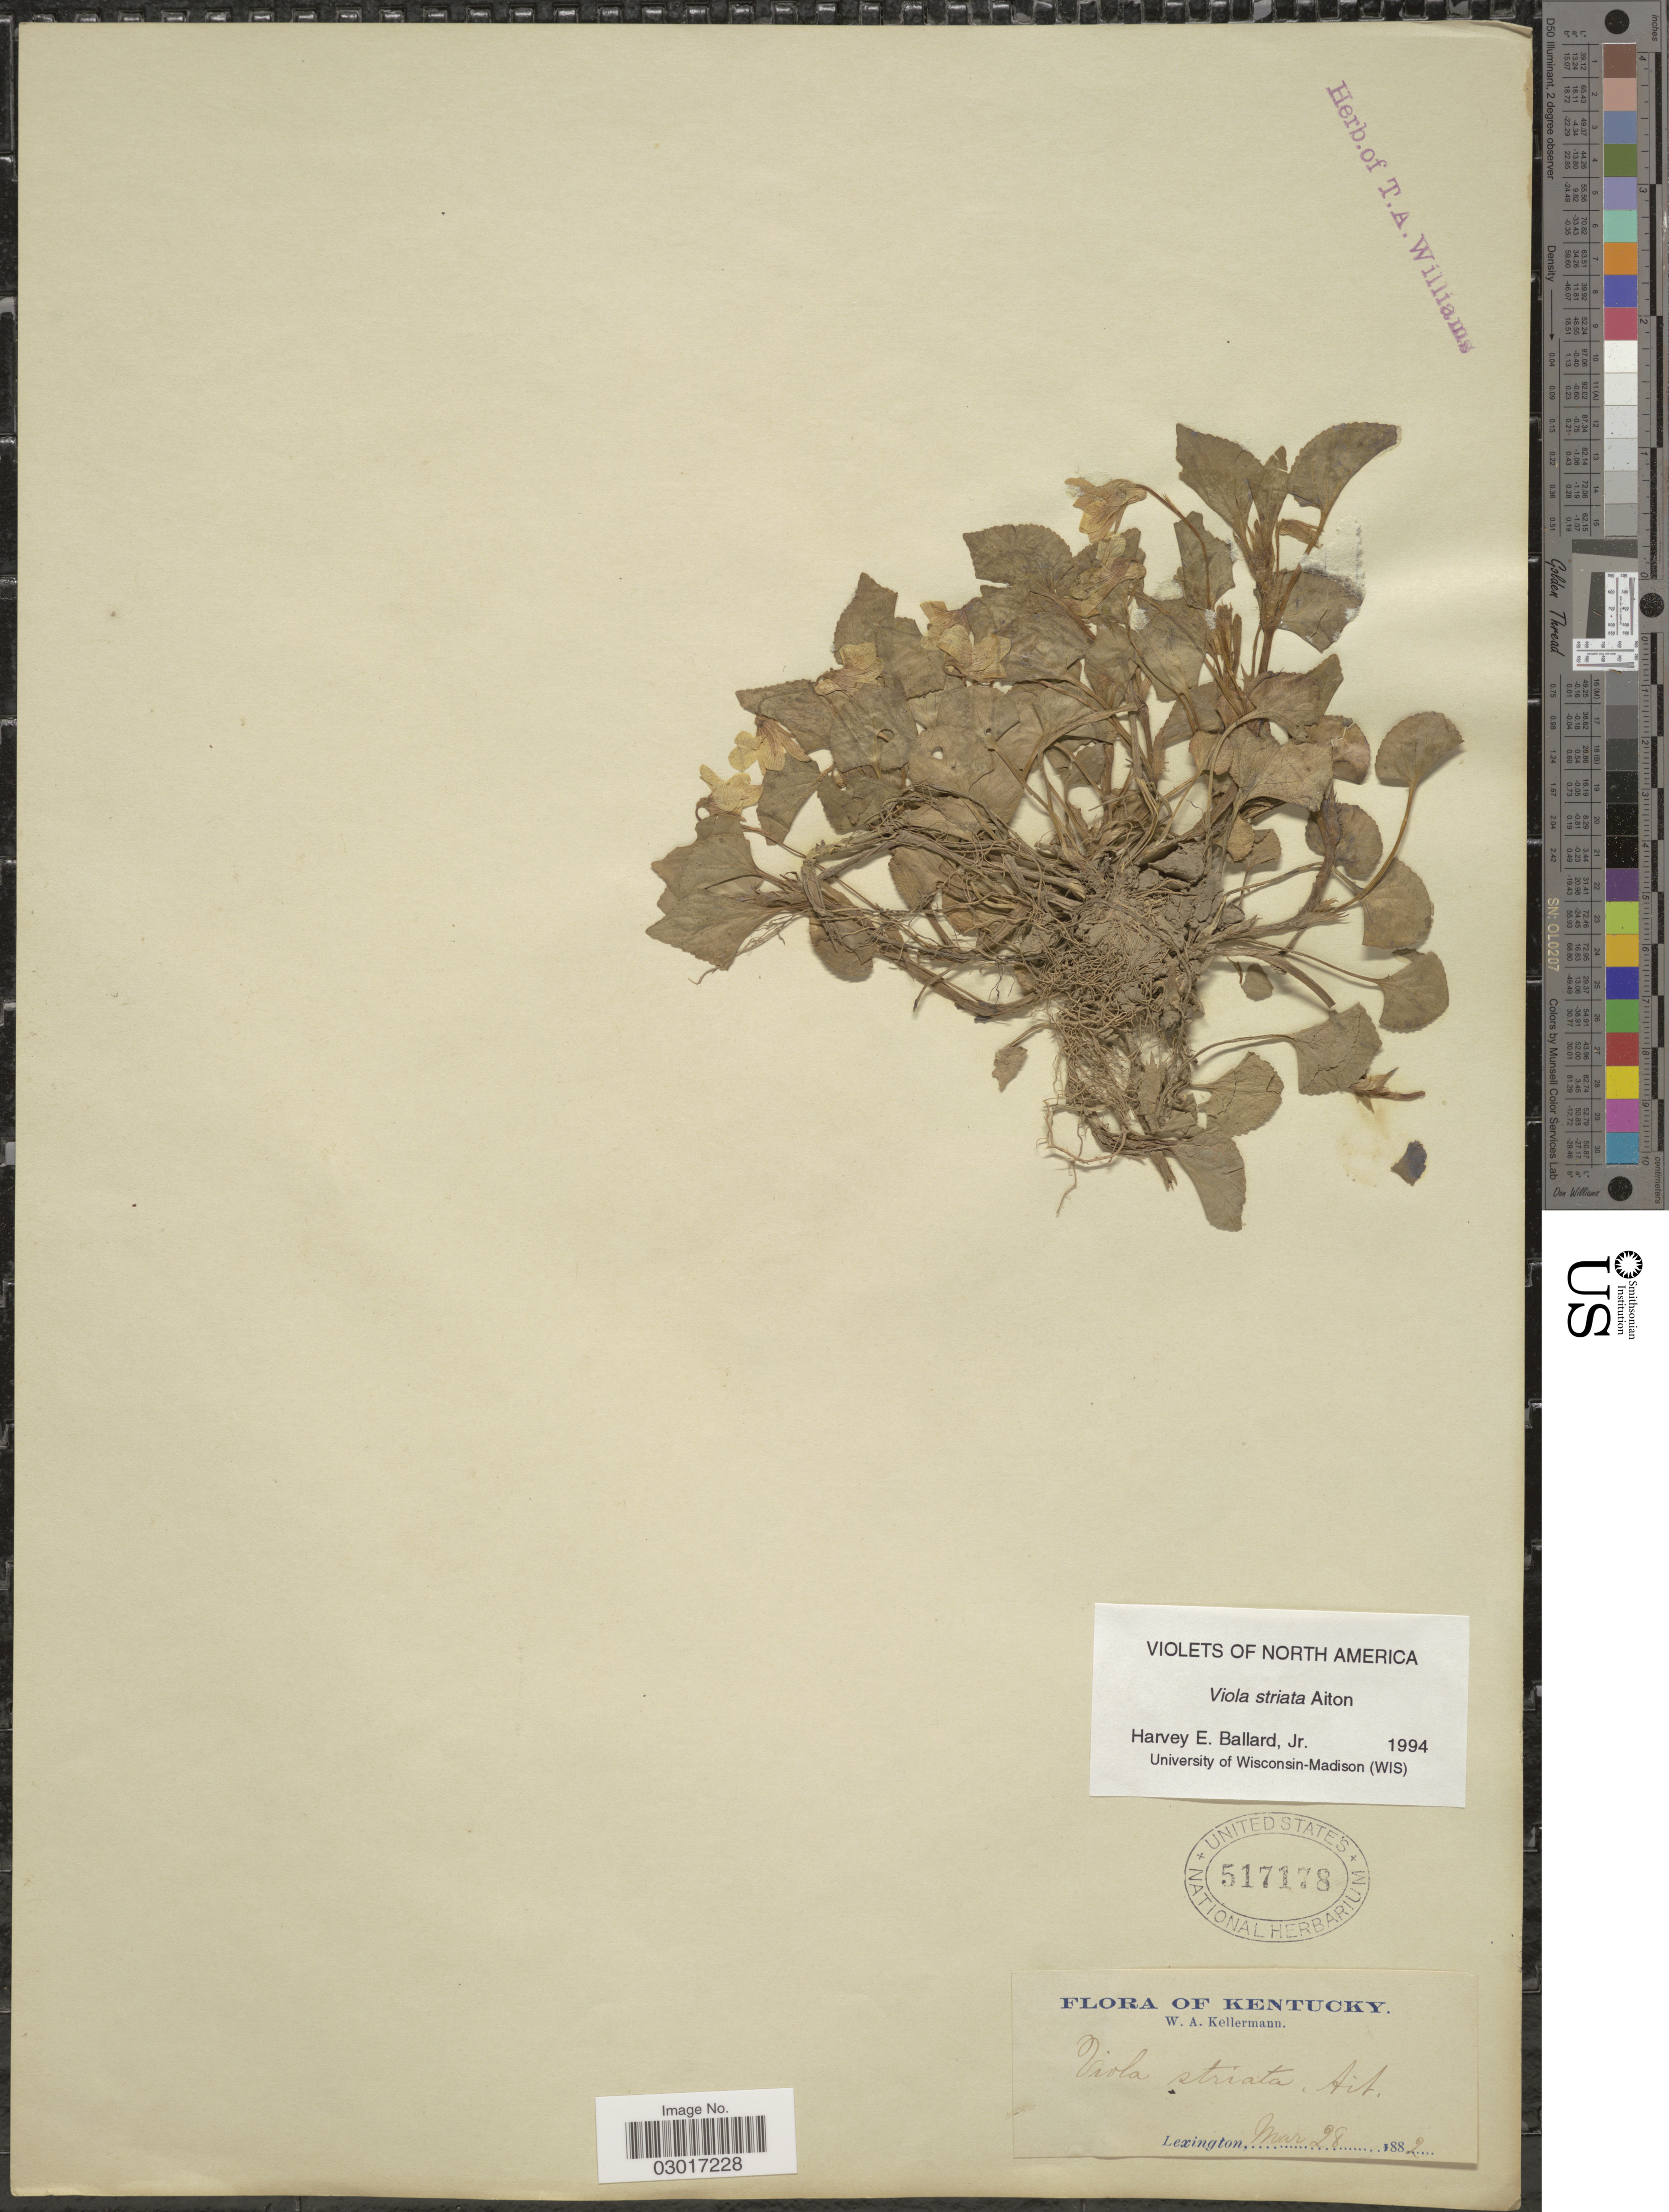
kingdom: Plantae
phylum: Tracheophyta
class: Magnoliopsida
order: Malpighiales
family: Violaceae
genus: Viola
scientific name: Viola striata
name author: Aiton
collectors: W. A. Kellermann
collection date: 1882-03-28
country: United States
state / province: Kentucky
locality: Lexington.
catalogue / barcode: US 517178